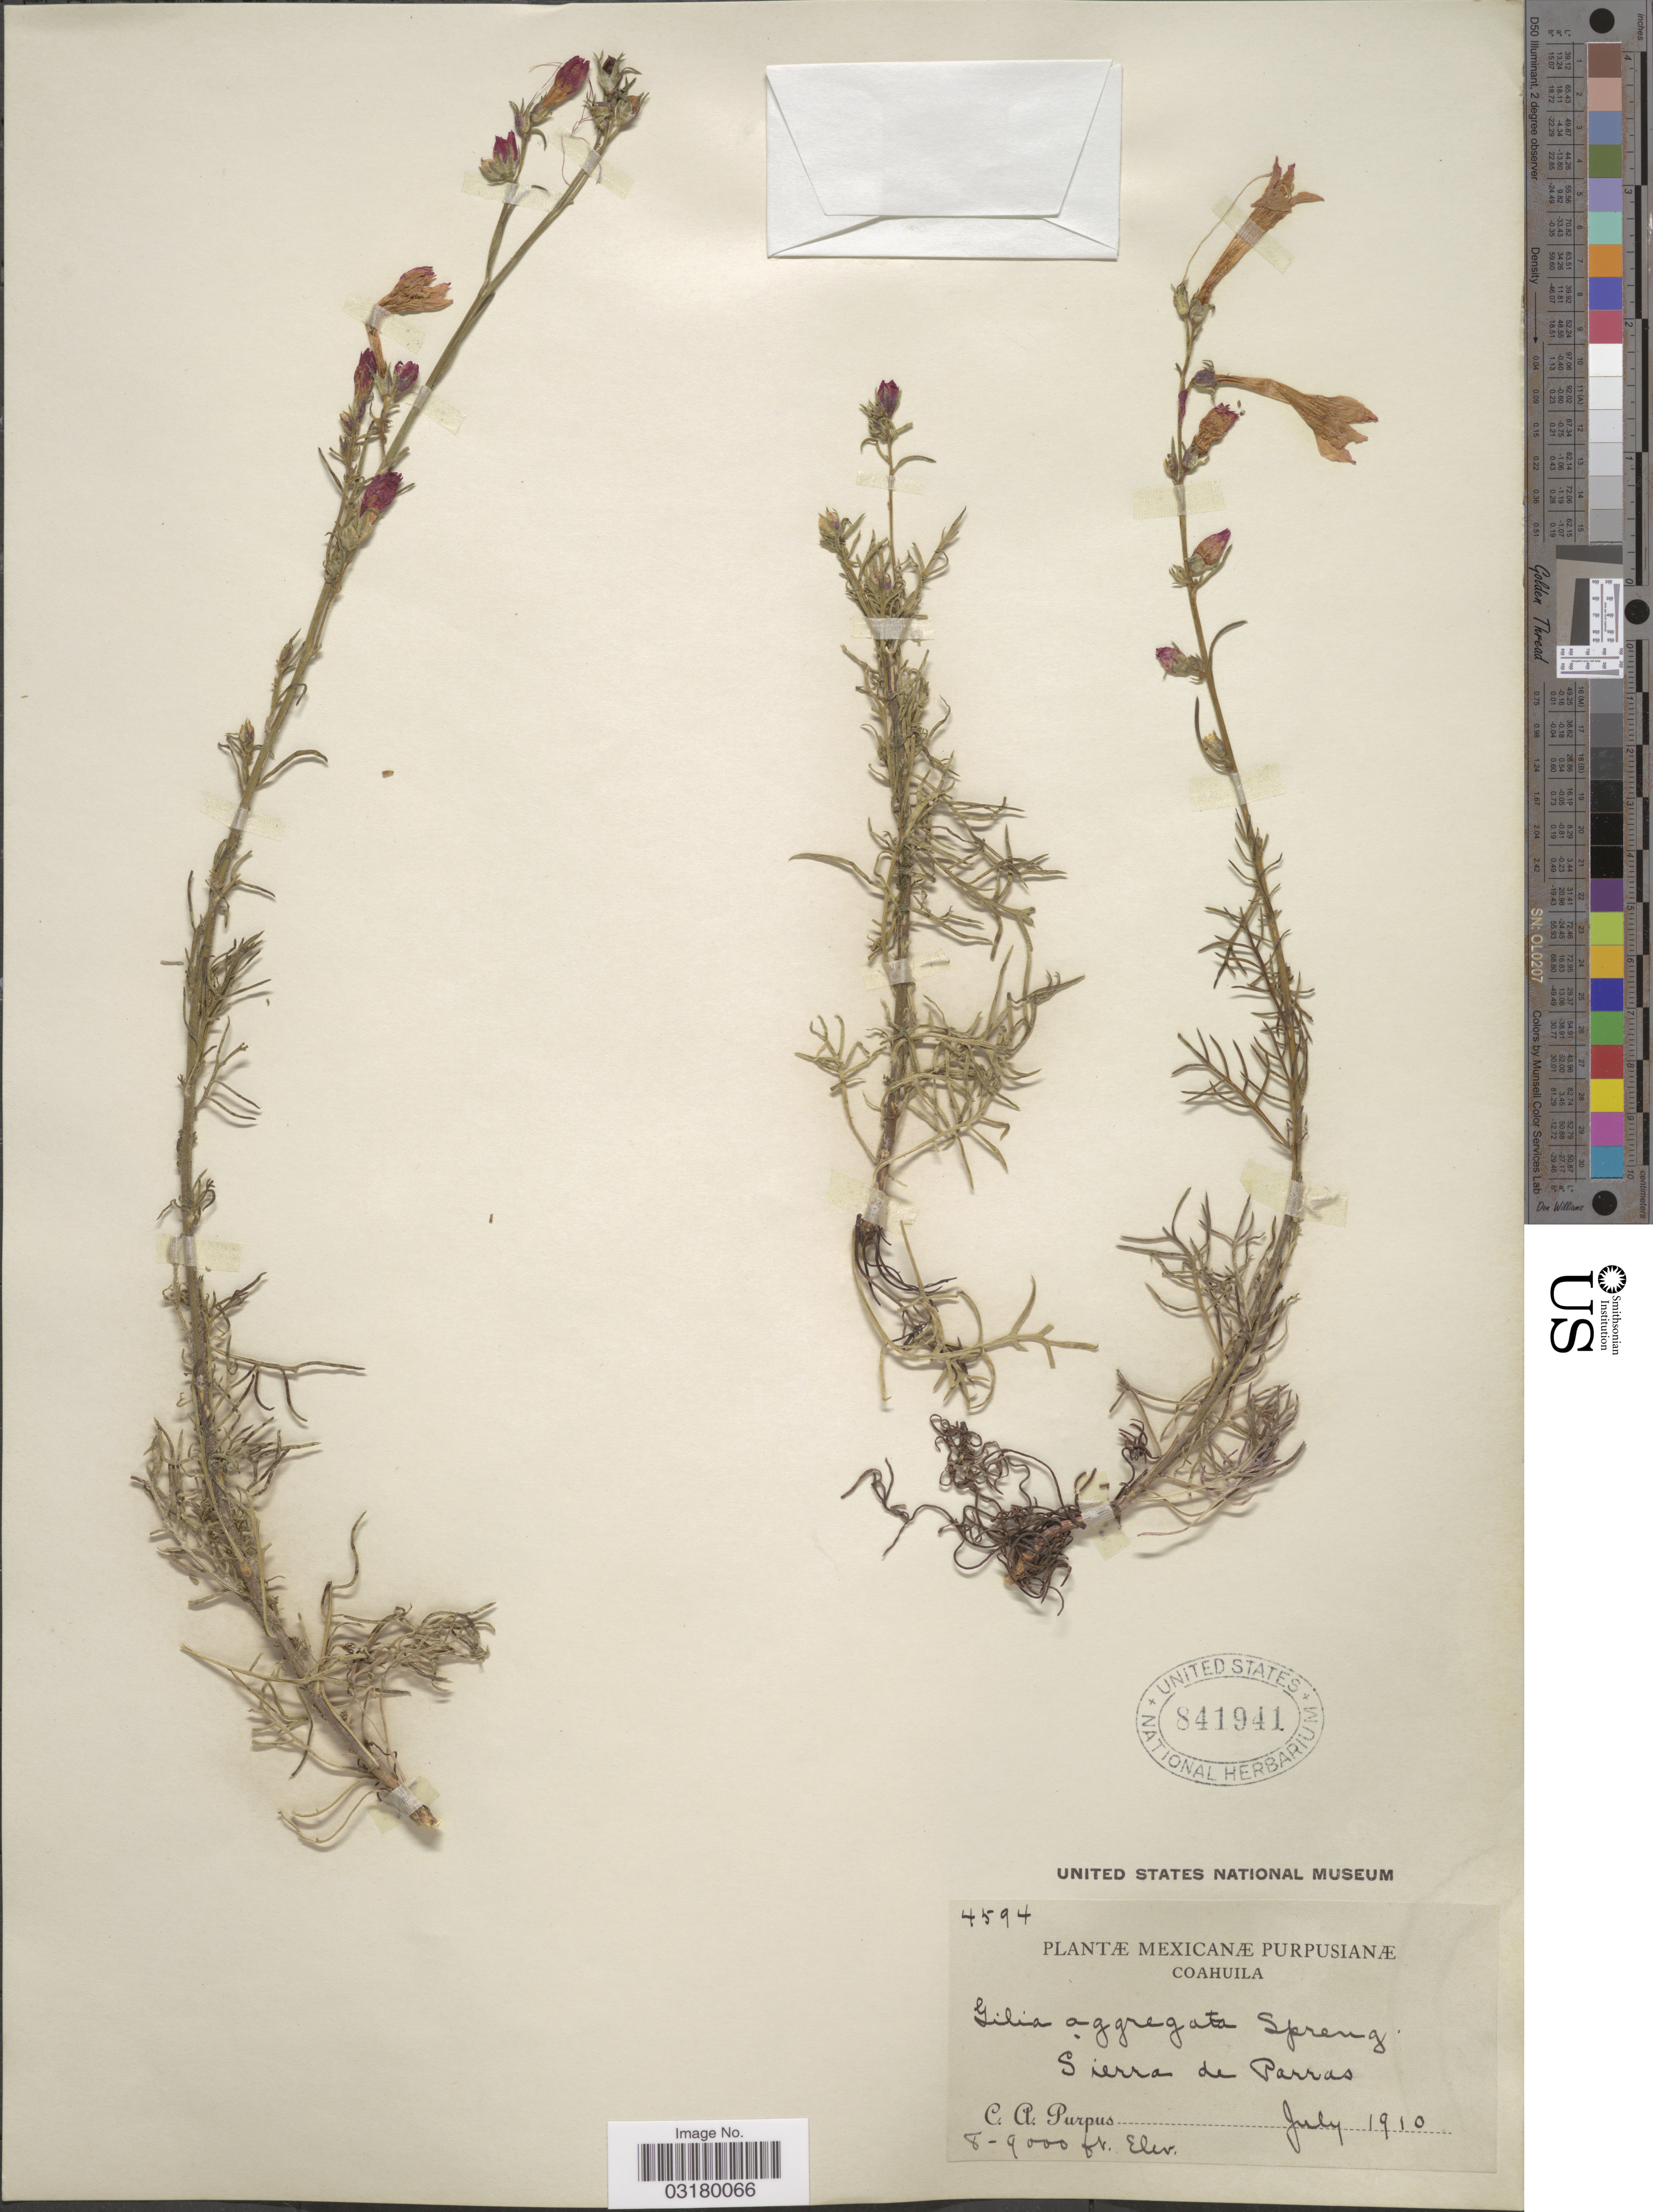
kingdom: Plantae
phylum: Tracheophyta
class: Magnoliopsida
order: Ericales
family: Polemoniaceae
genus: Ipomopsis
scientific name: Ipomopsis aggregata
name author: (Pursh) V.E. Grant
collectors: C. A. Purpus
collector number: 4594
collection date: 1910-07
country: Mexico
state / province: Coahuila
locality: Sierra de Parras.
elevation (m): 2438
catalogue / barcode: US 841941